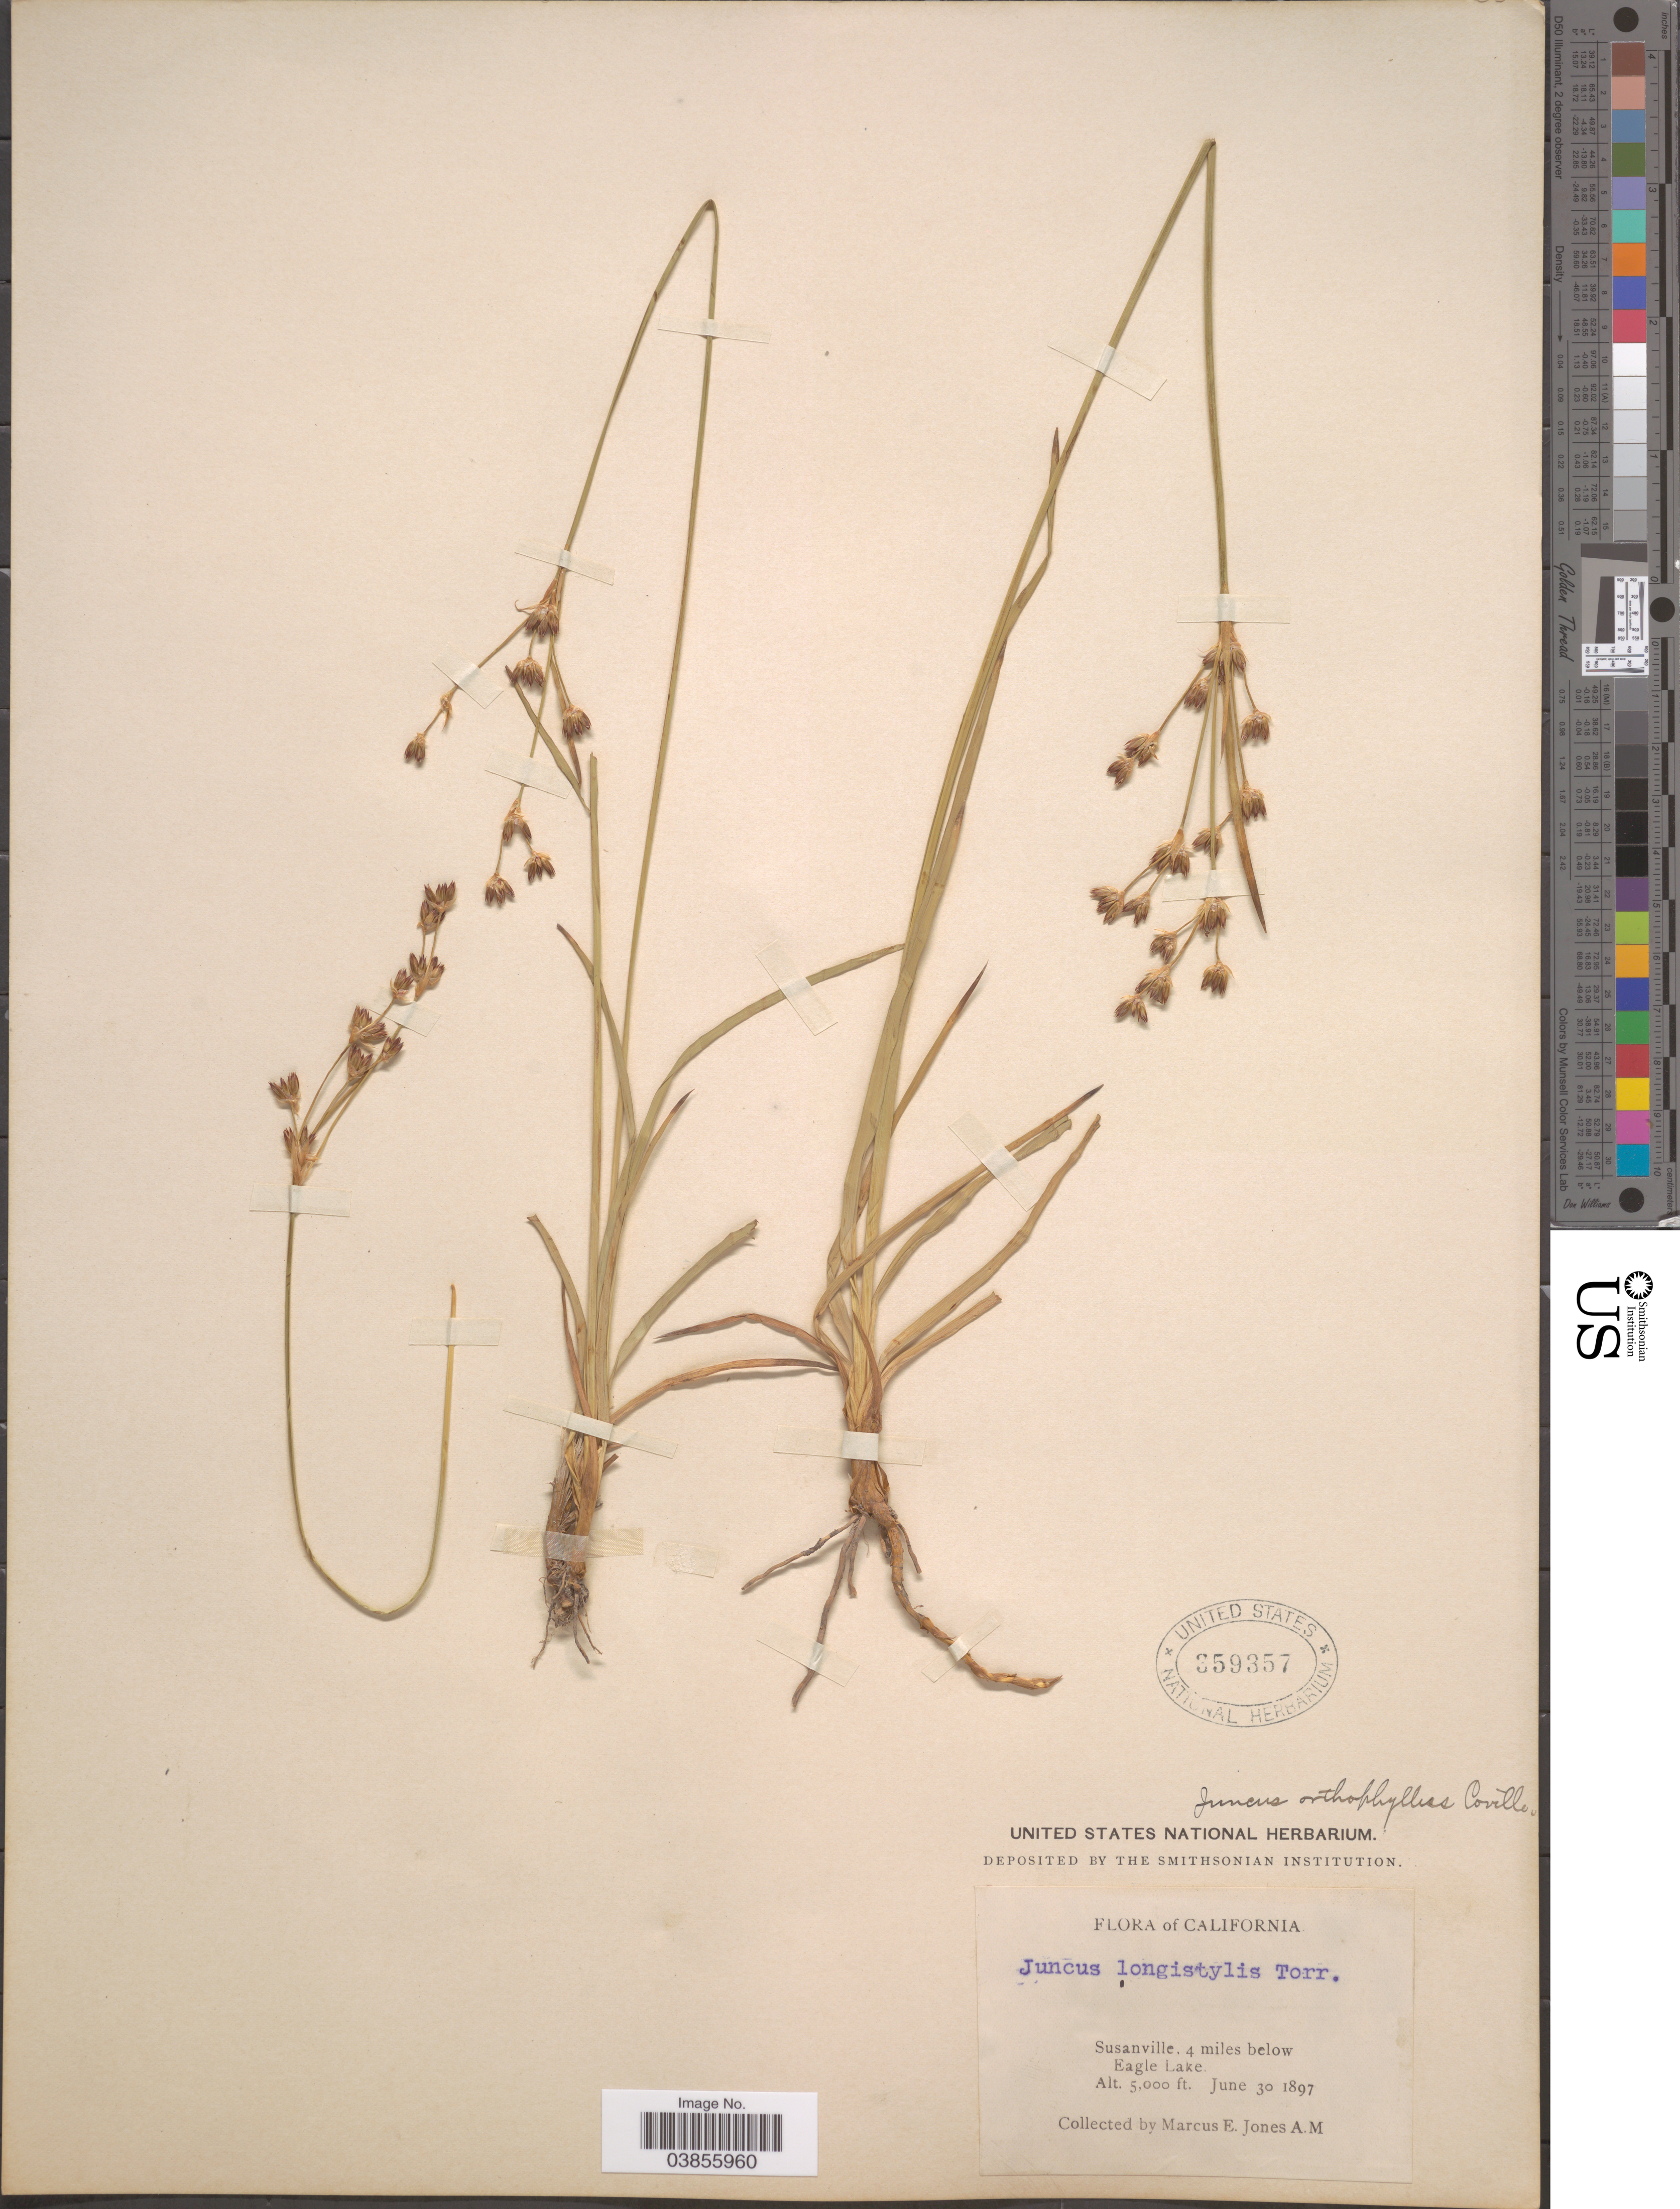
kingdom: Plantae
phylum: Tracheophyta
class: Liliopsida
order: Poales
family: Juncaceae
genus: Juncus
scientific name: Juncus orthophyllus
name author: Coville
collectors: M. E. Jones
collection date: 1897-06-30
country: United States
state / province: California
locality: Susanville, 4 miles below Eagle Lake.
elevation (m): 1524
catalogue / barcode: US 359357